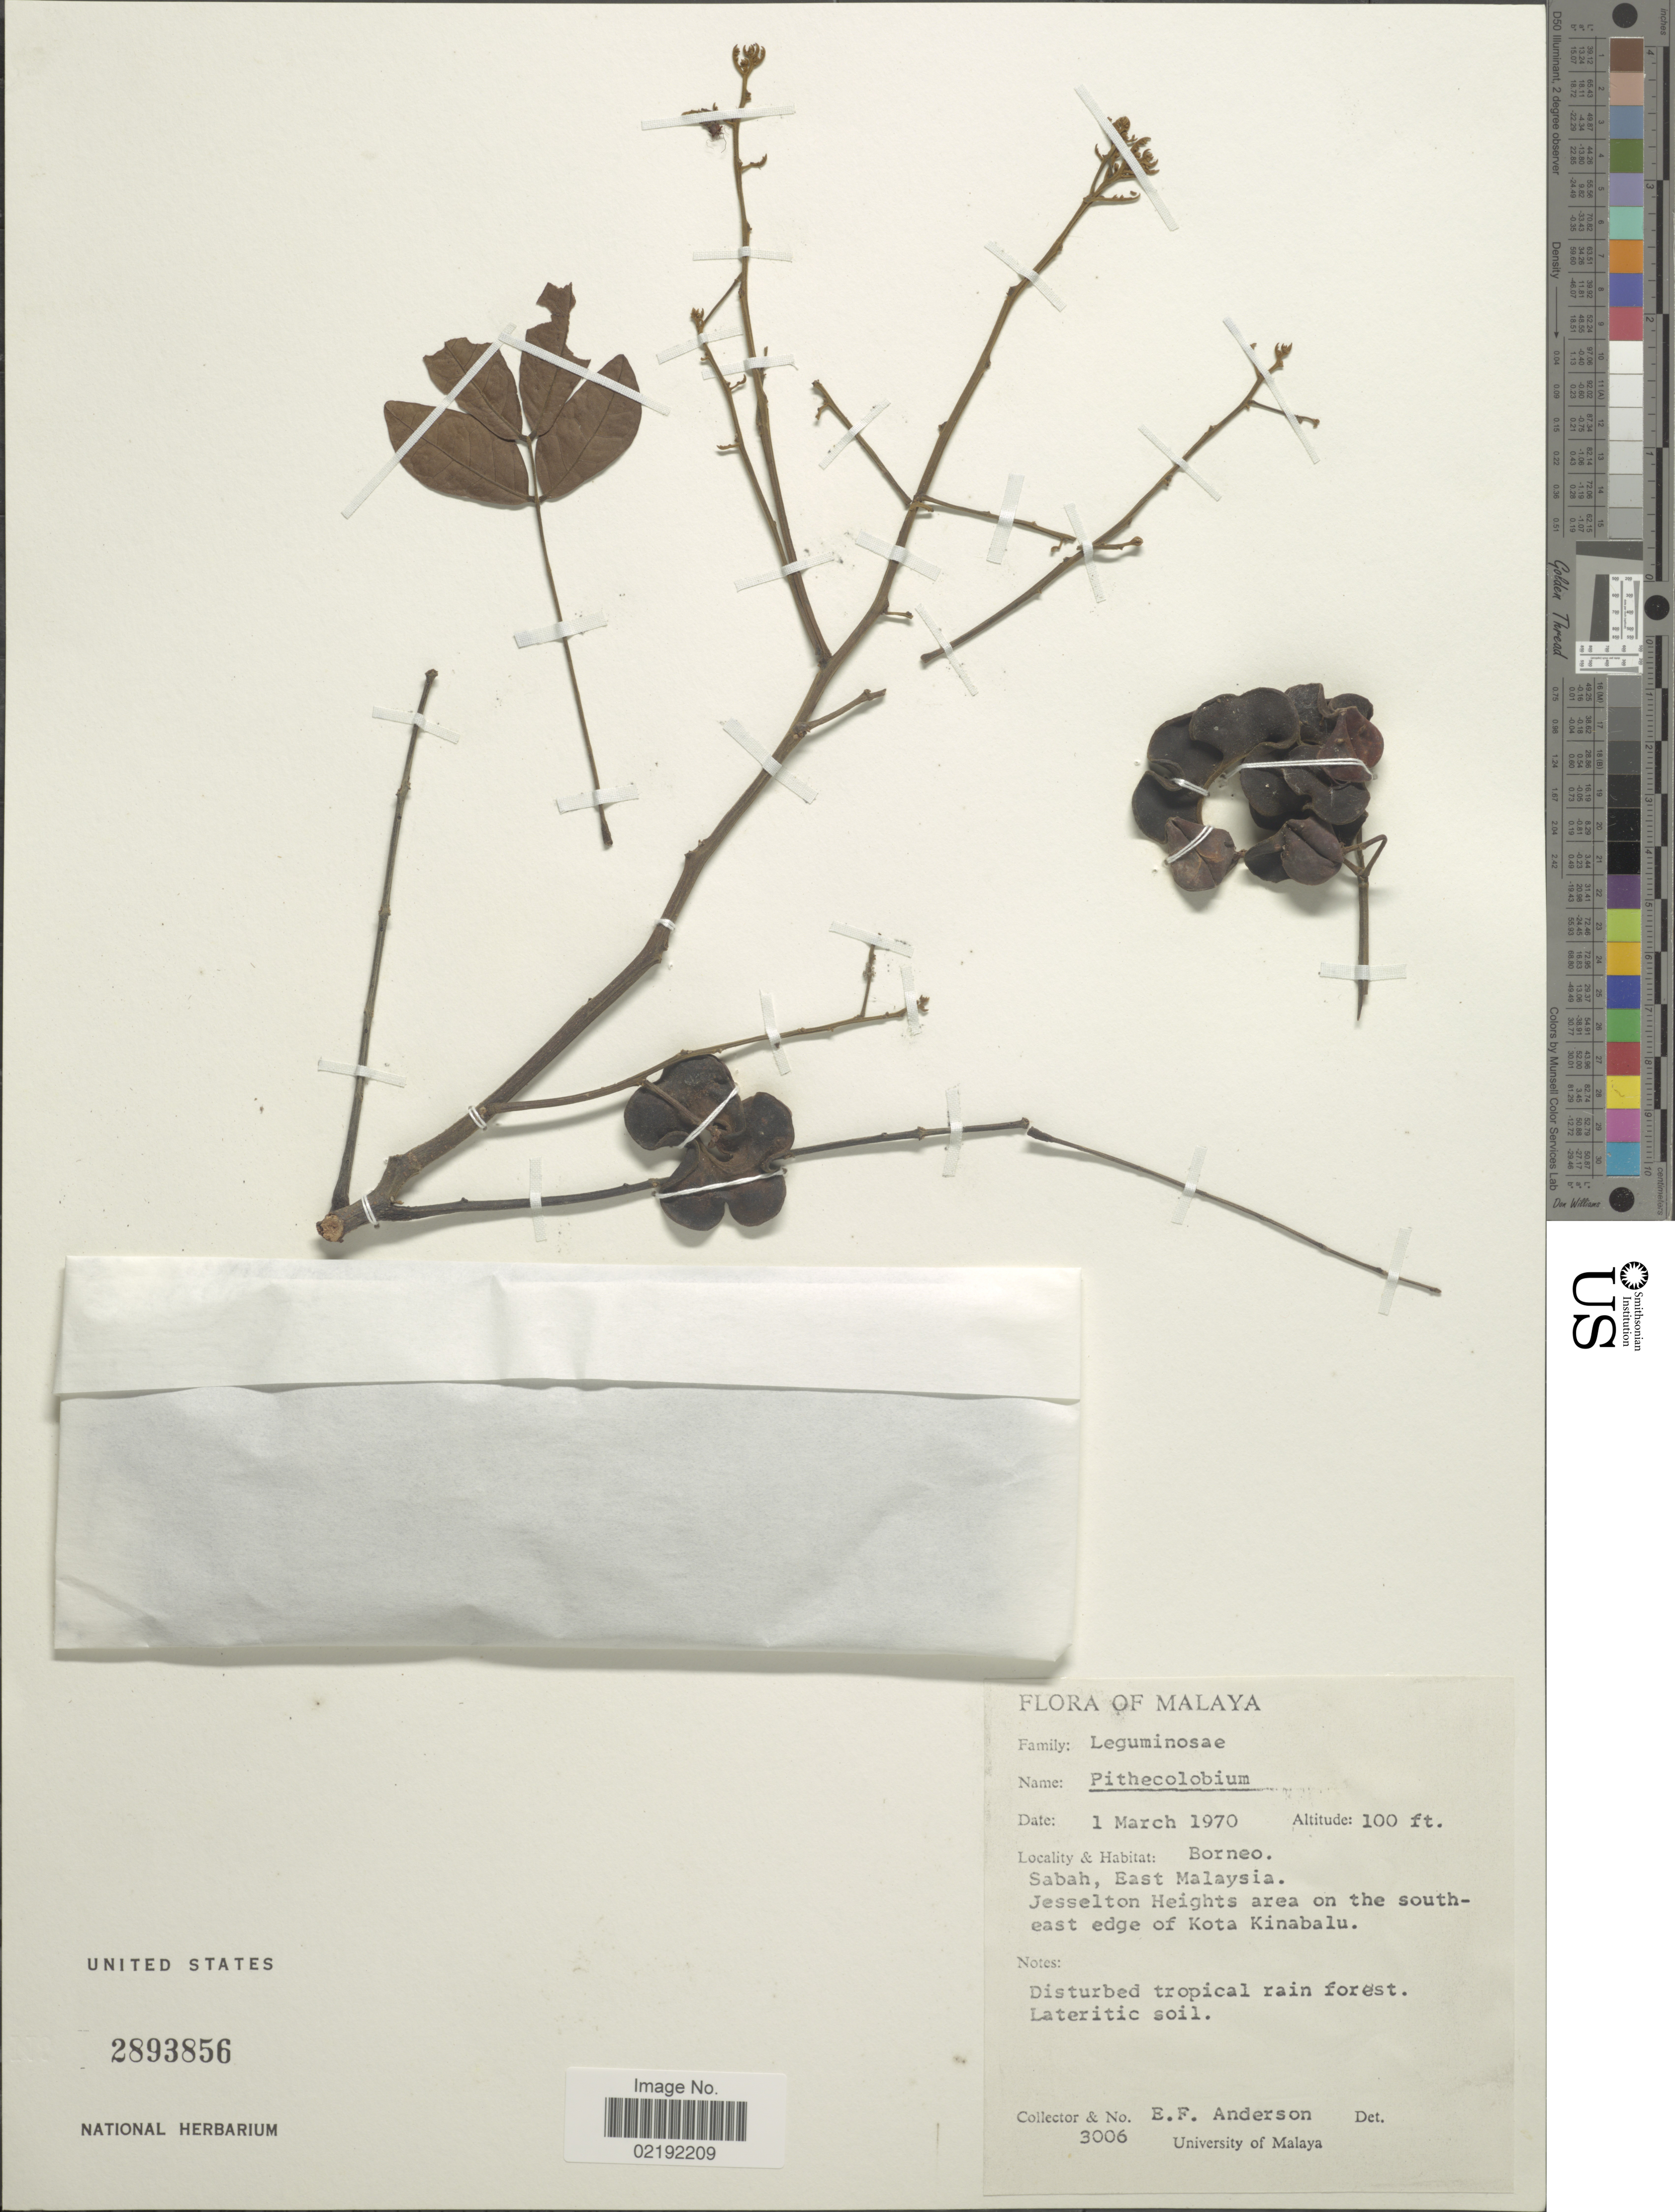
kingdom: Plantae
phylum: Tracheophyta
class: Magnoliopsida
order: Fabales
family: Fabaceae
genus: Pithecellobium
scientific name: Pithecellobium sp.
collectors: E. F. Anderson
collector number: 3006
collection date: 1970-03-01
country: Malaysia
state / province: Sabah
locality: Malaya, East Malaysia, Jesselton Heights area on the southeast edge of Kota Kinabalu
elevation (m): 30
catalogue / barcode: US 2893856